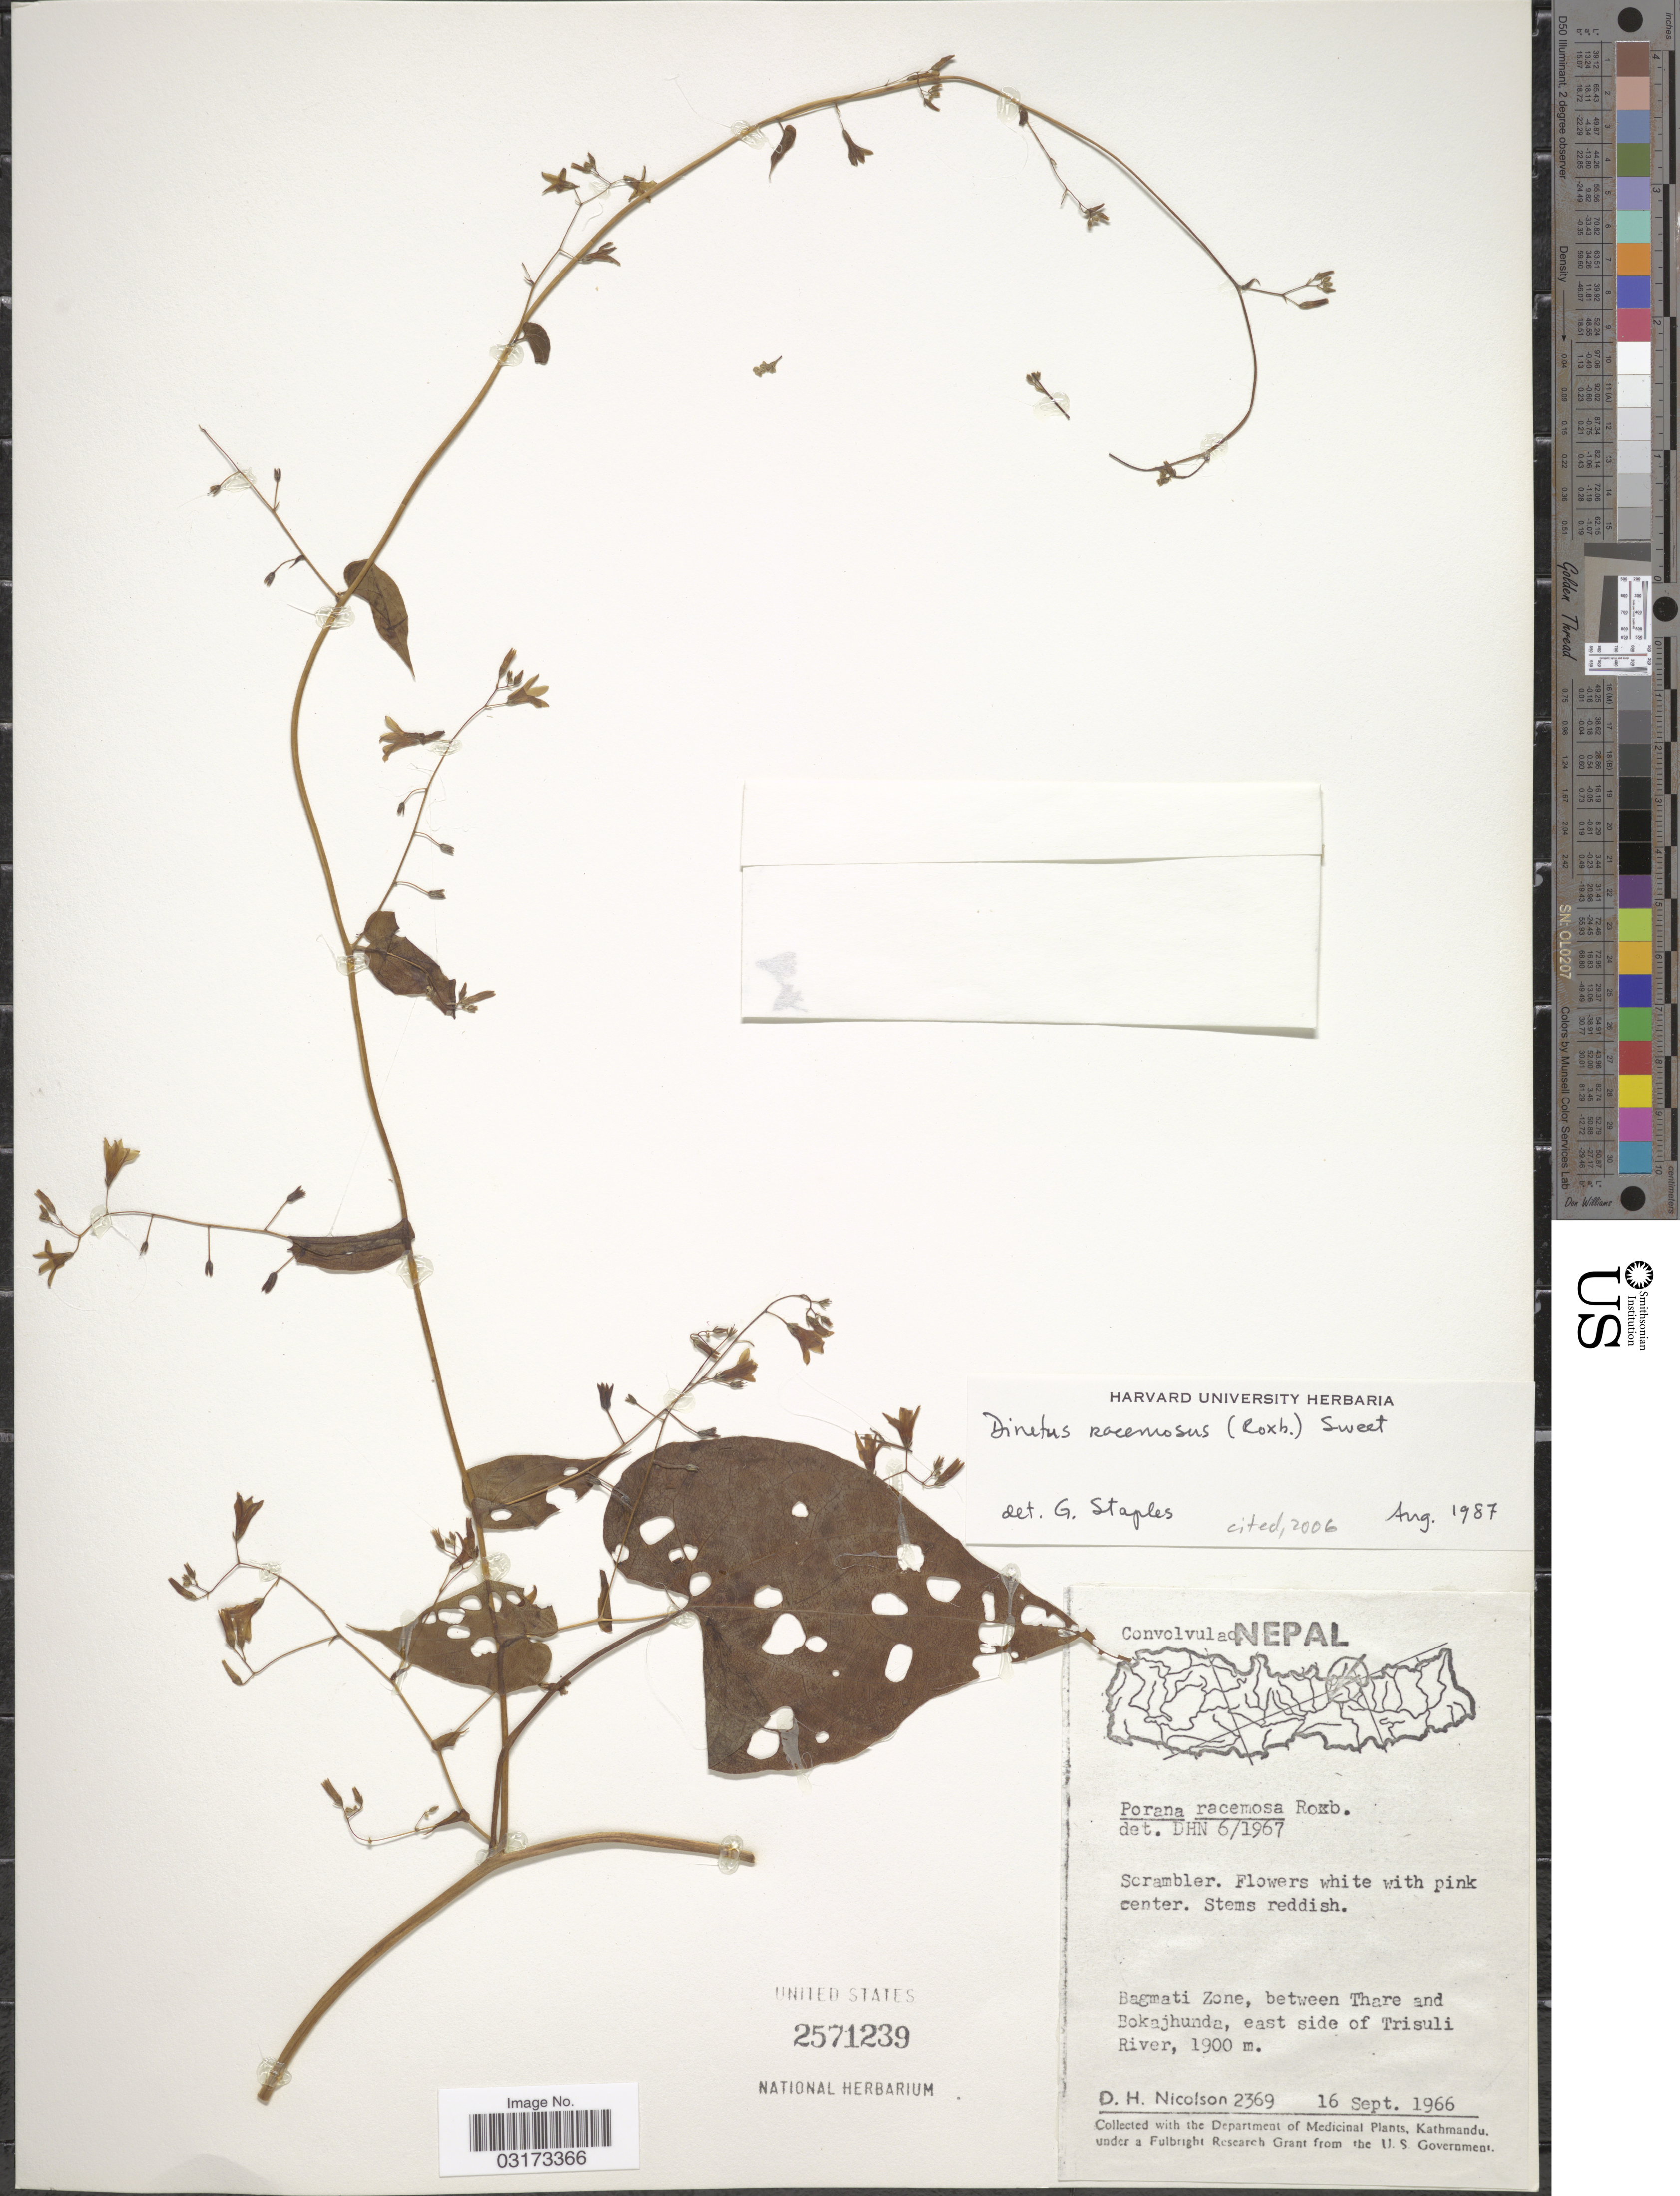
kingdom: Plantae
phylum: Tracheophyta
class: Magnoliopsida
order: Solanales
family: Convolvulaceae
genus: Dinetus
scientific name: Dinetus racemosus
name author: (Roxb.) Sweet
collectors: D. H. Nicolson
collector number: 2369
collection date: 1966-09-16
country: Nepal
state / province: Bagmati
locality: Bagmati Zone, between Thare and Bokajhunda, east side of Trisuli River.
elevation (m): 1900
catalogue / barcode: US 2571239